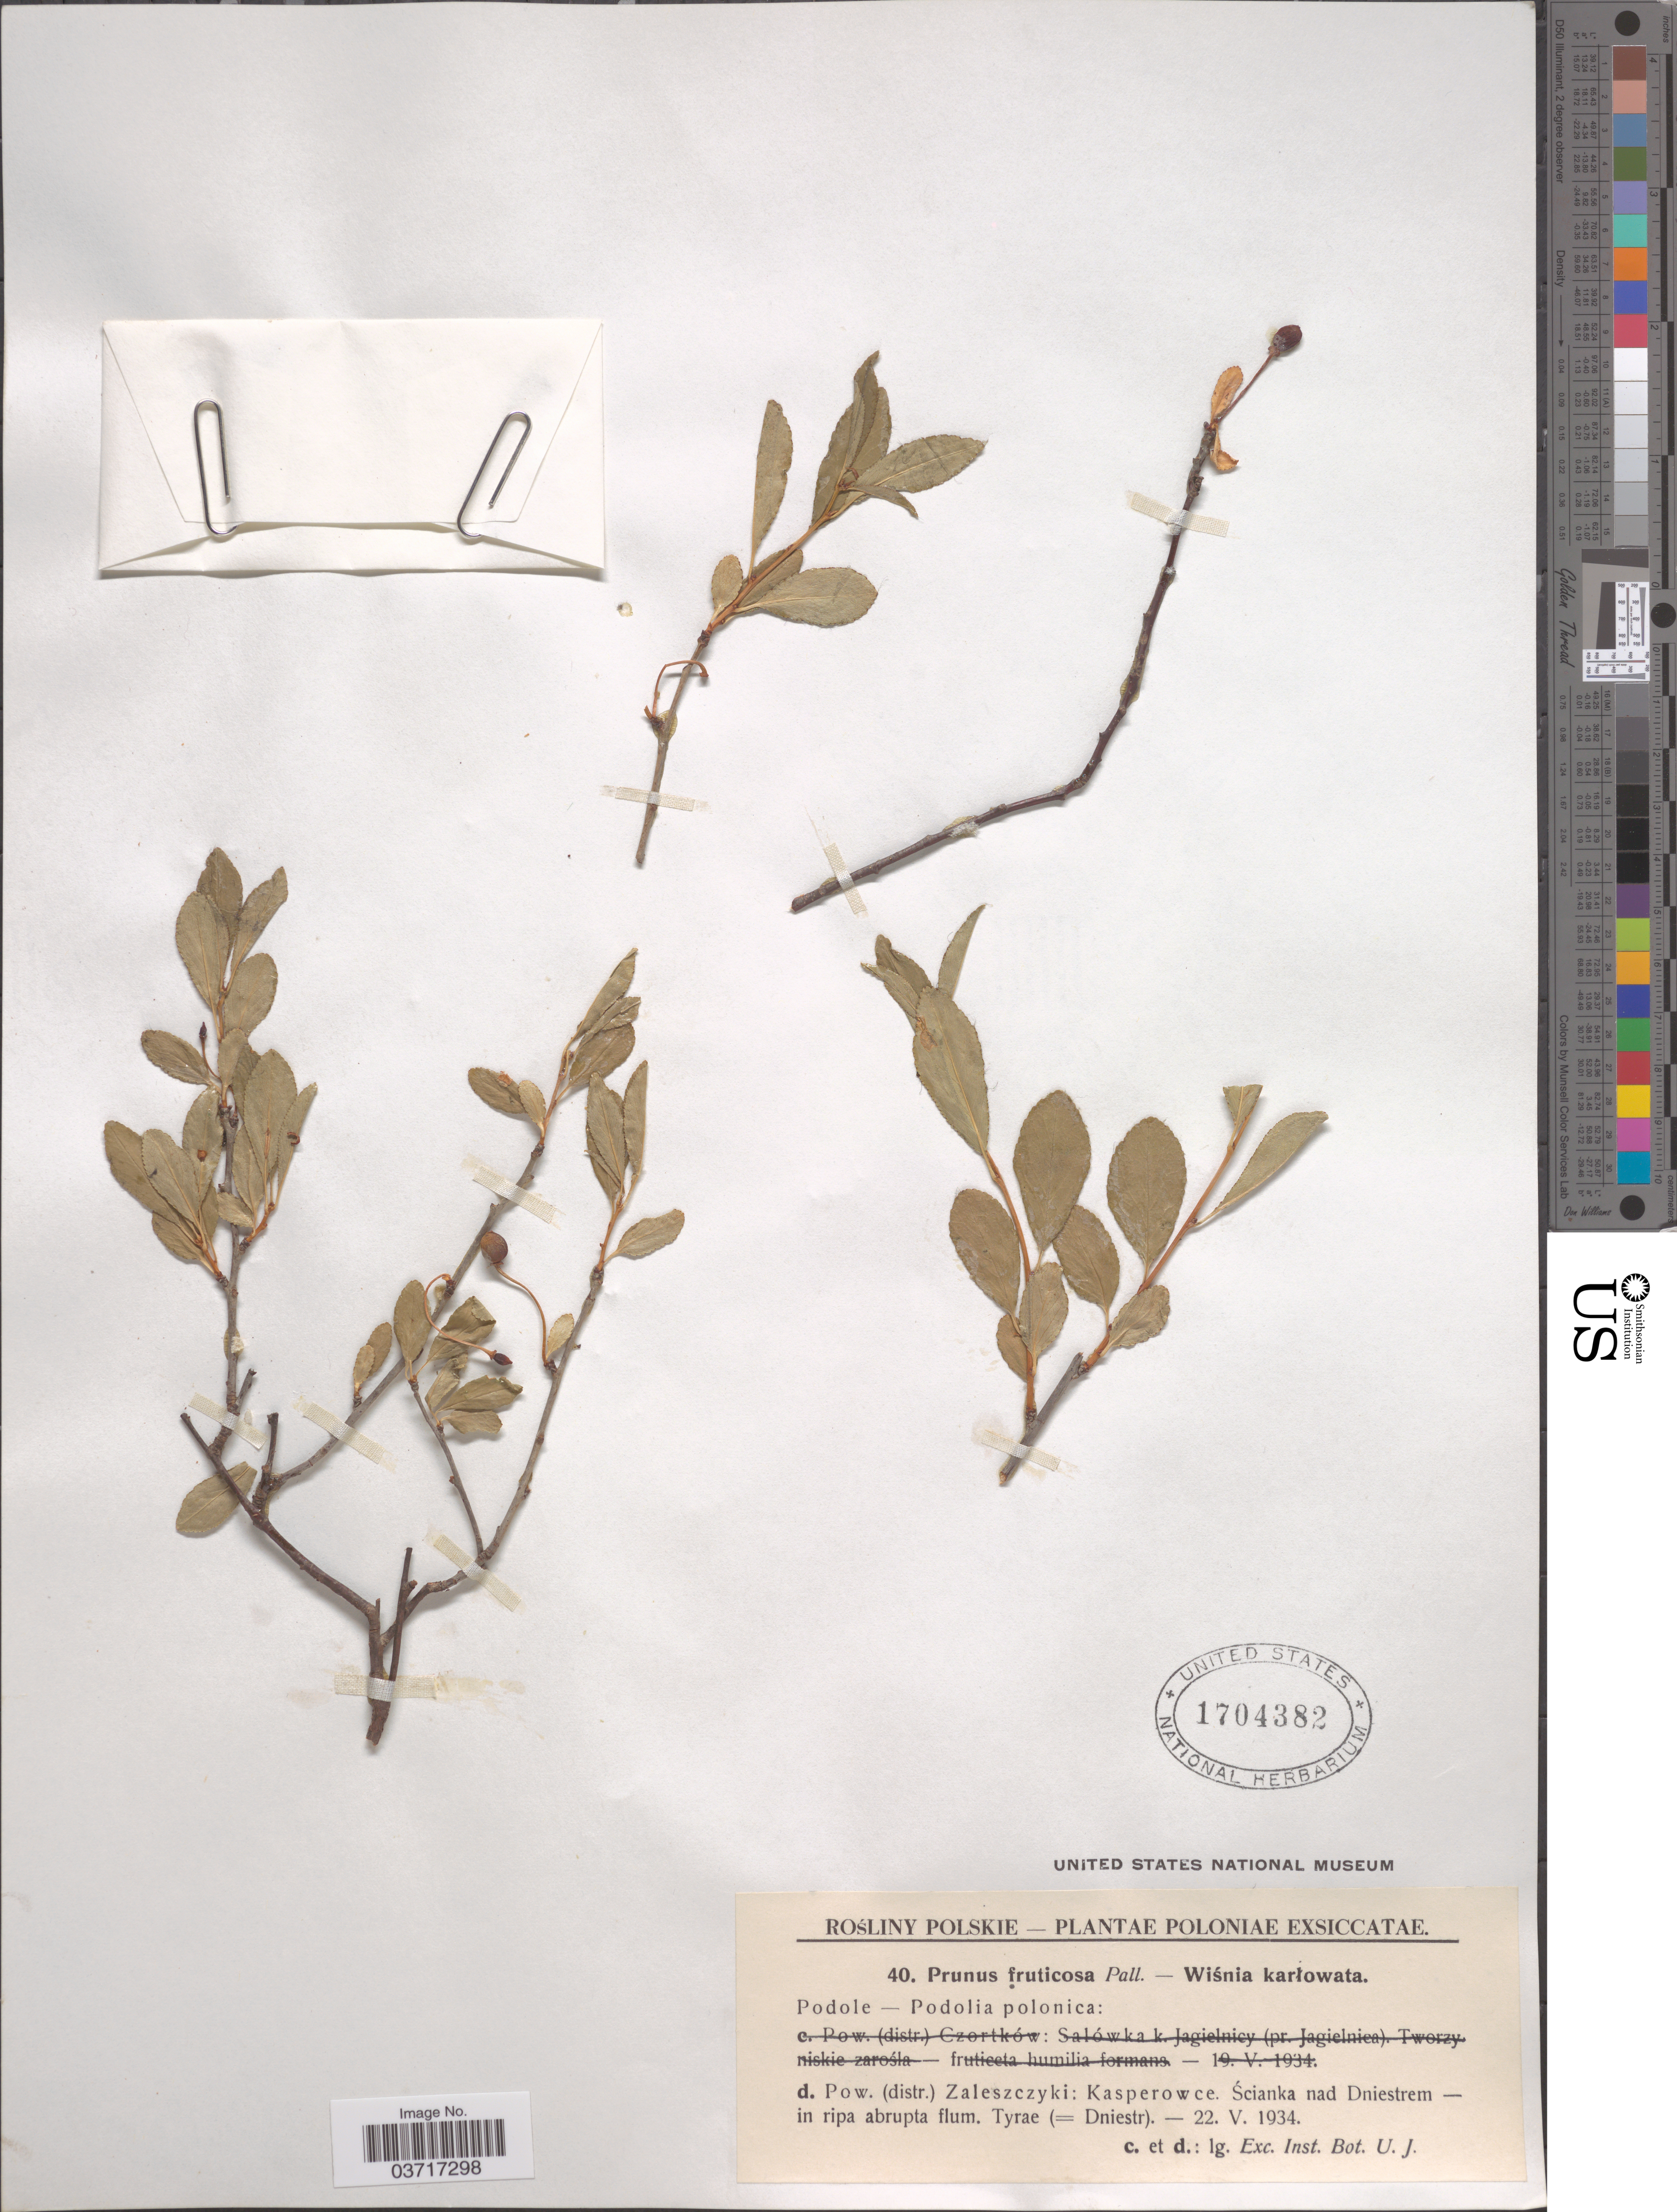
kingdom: Plantae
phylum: Tracheophyta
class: Magnoliopsida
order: Rosales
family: Rosaceae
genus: Prunus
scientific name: Prunus fruticosa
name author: Pall.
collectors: Exch. Inst. Bot. U.J.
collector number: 40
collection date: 1934-05-22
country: Poland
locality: Pow. (distr.) Zaleszczyki: Kasperowce. Ścianka nad Dniestrem - in ripa abrupta flum.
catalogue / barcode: US 1704382